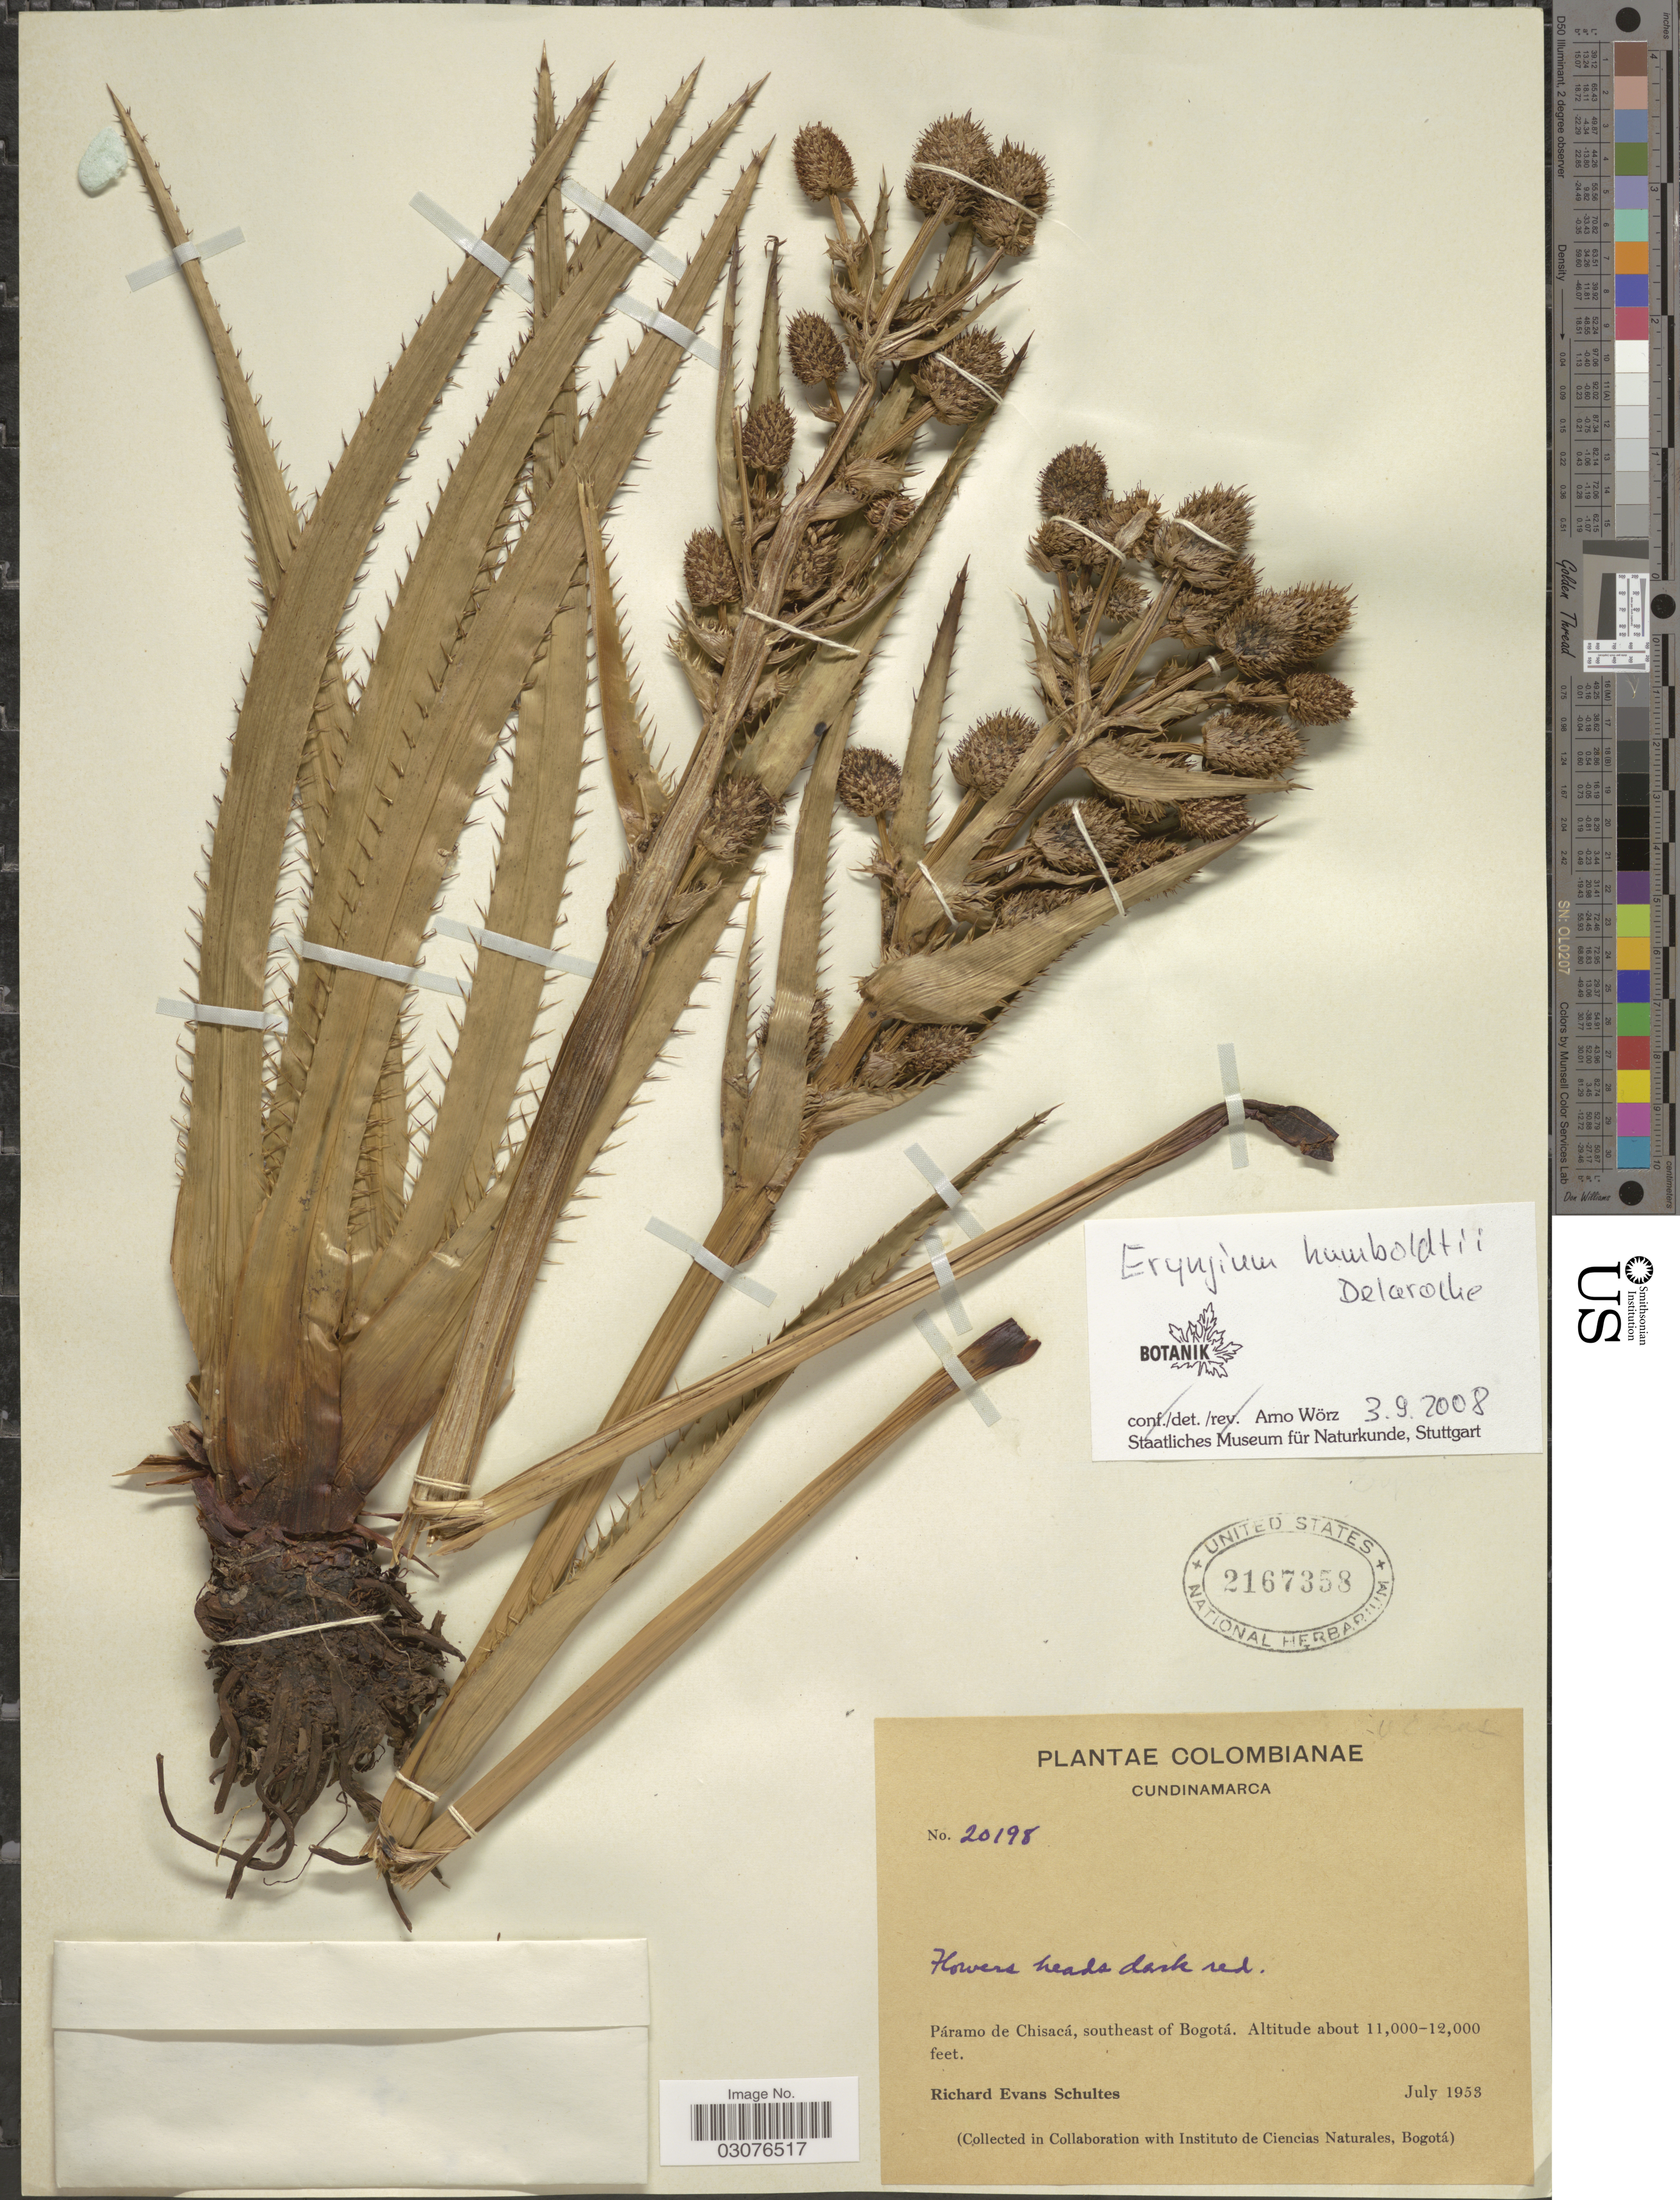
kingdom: Plantae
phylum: Tracheophyta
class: Magnoliopsida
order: Apiales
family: Apiaceae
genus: Eryngium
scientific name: Eryngium humboldtii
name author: F. Delaroche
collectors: R. E. Schultes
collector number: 20198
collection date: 1953-07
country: Colombia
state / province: Cundinamarca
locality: Páramo de Chisacá, southeast of Bogotá.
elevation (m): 3353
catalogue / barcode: US 2167358